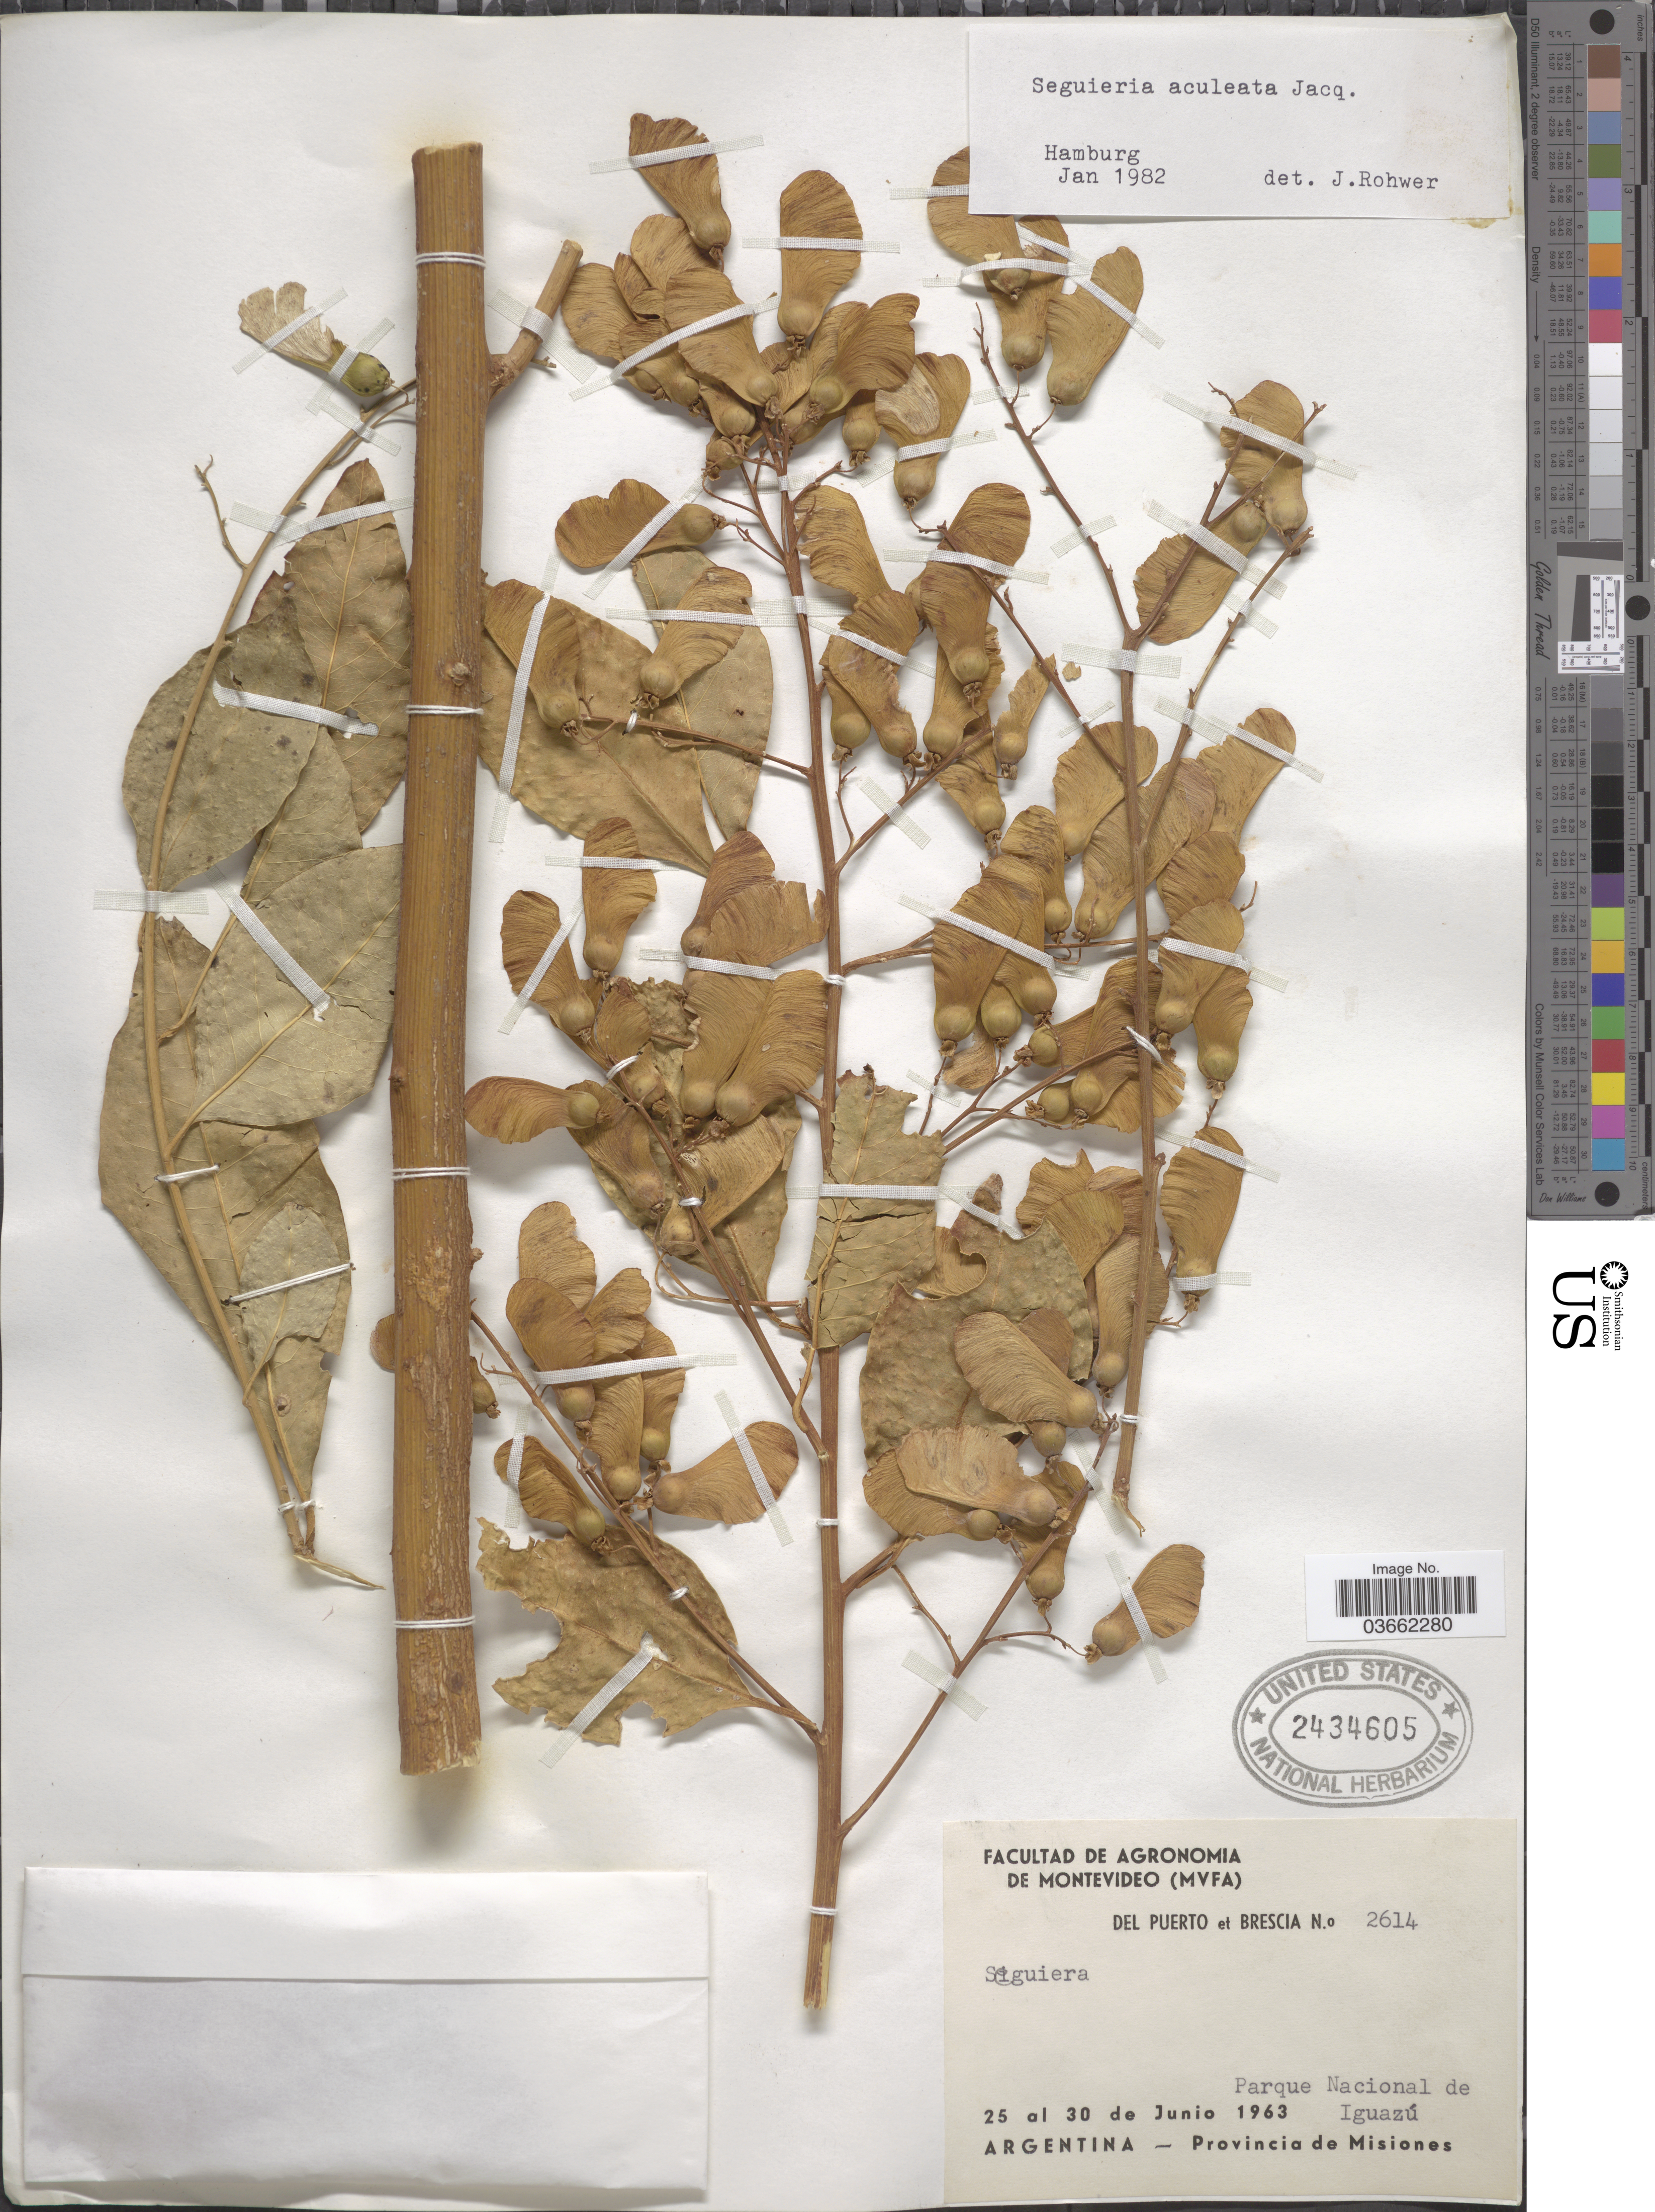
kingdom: Plantae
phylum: Tracheophyta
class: Magnoliopsida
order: Caryophyllales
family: Phytolaccaceae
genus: Seguieria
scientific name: Seguieria aculeata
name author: Jacq.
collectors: Del Puerto & -. Brescia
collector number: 2614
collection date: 1963-06-25/1963-06-30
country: Argentina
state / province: Misiones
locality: Parque Nacional de Iguazú.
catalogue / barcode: US 2434605